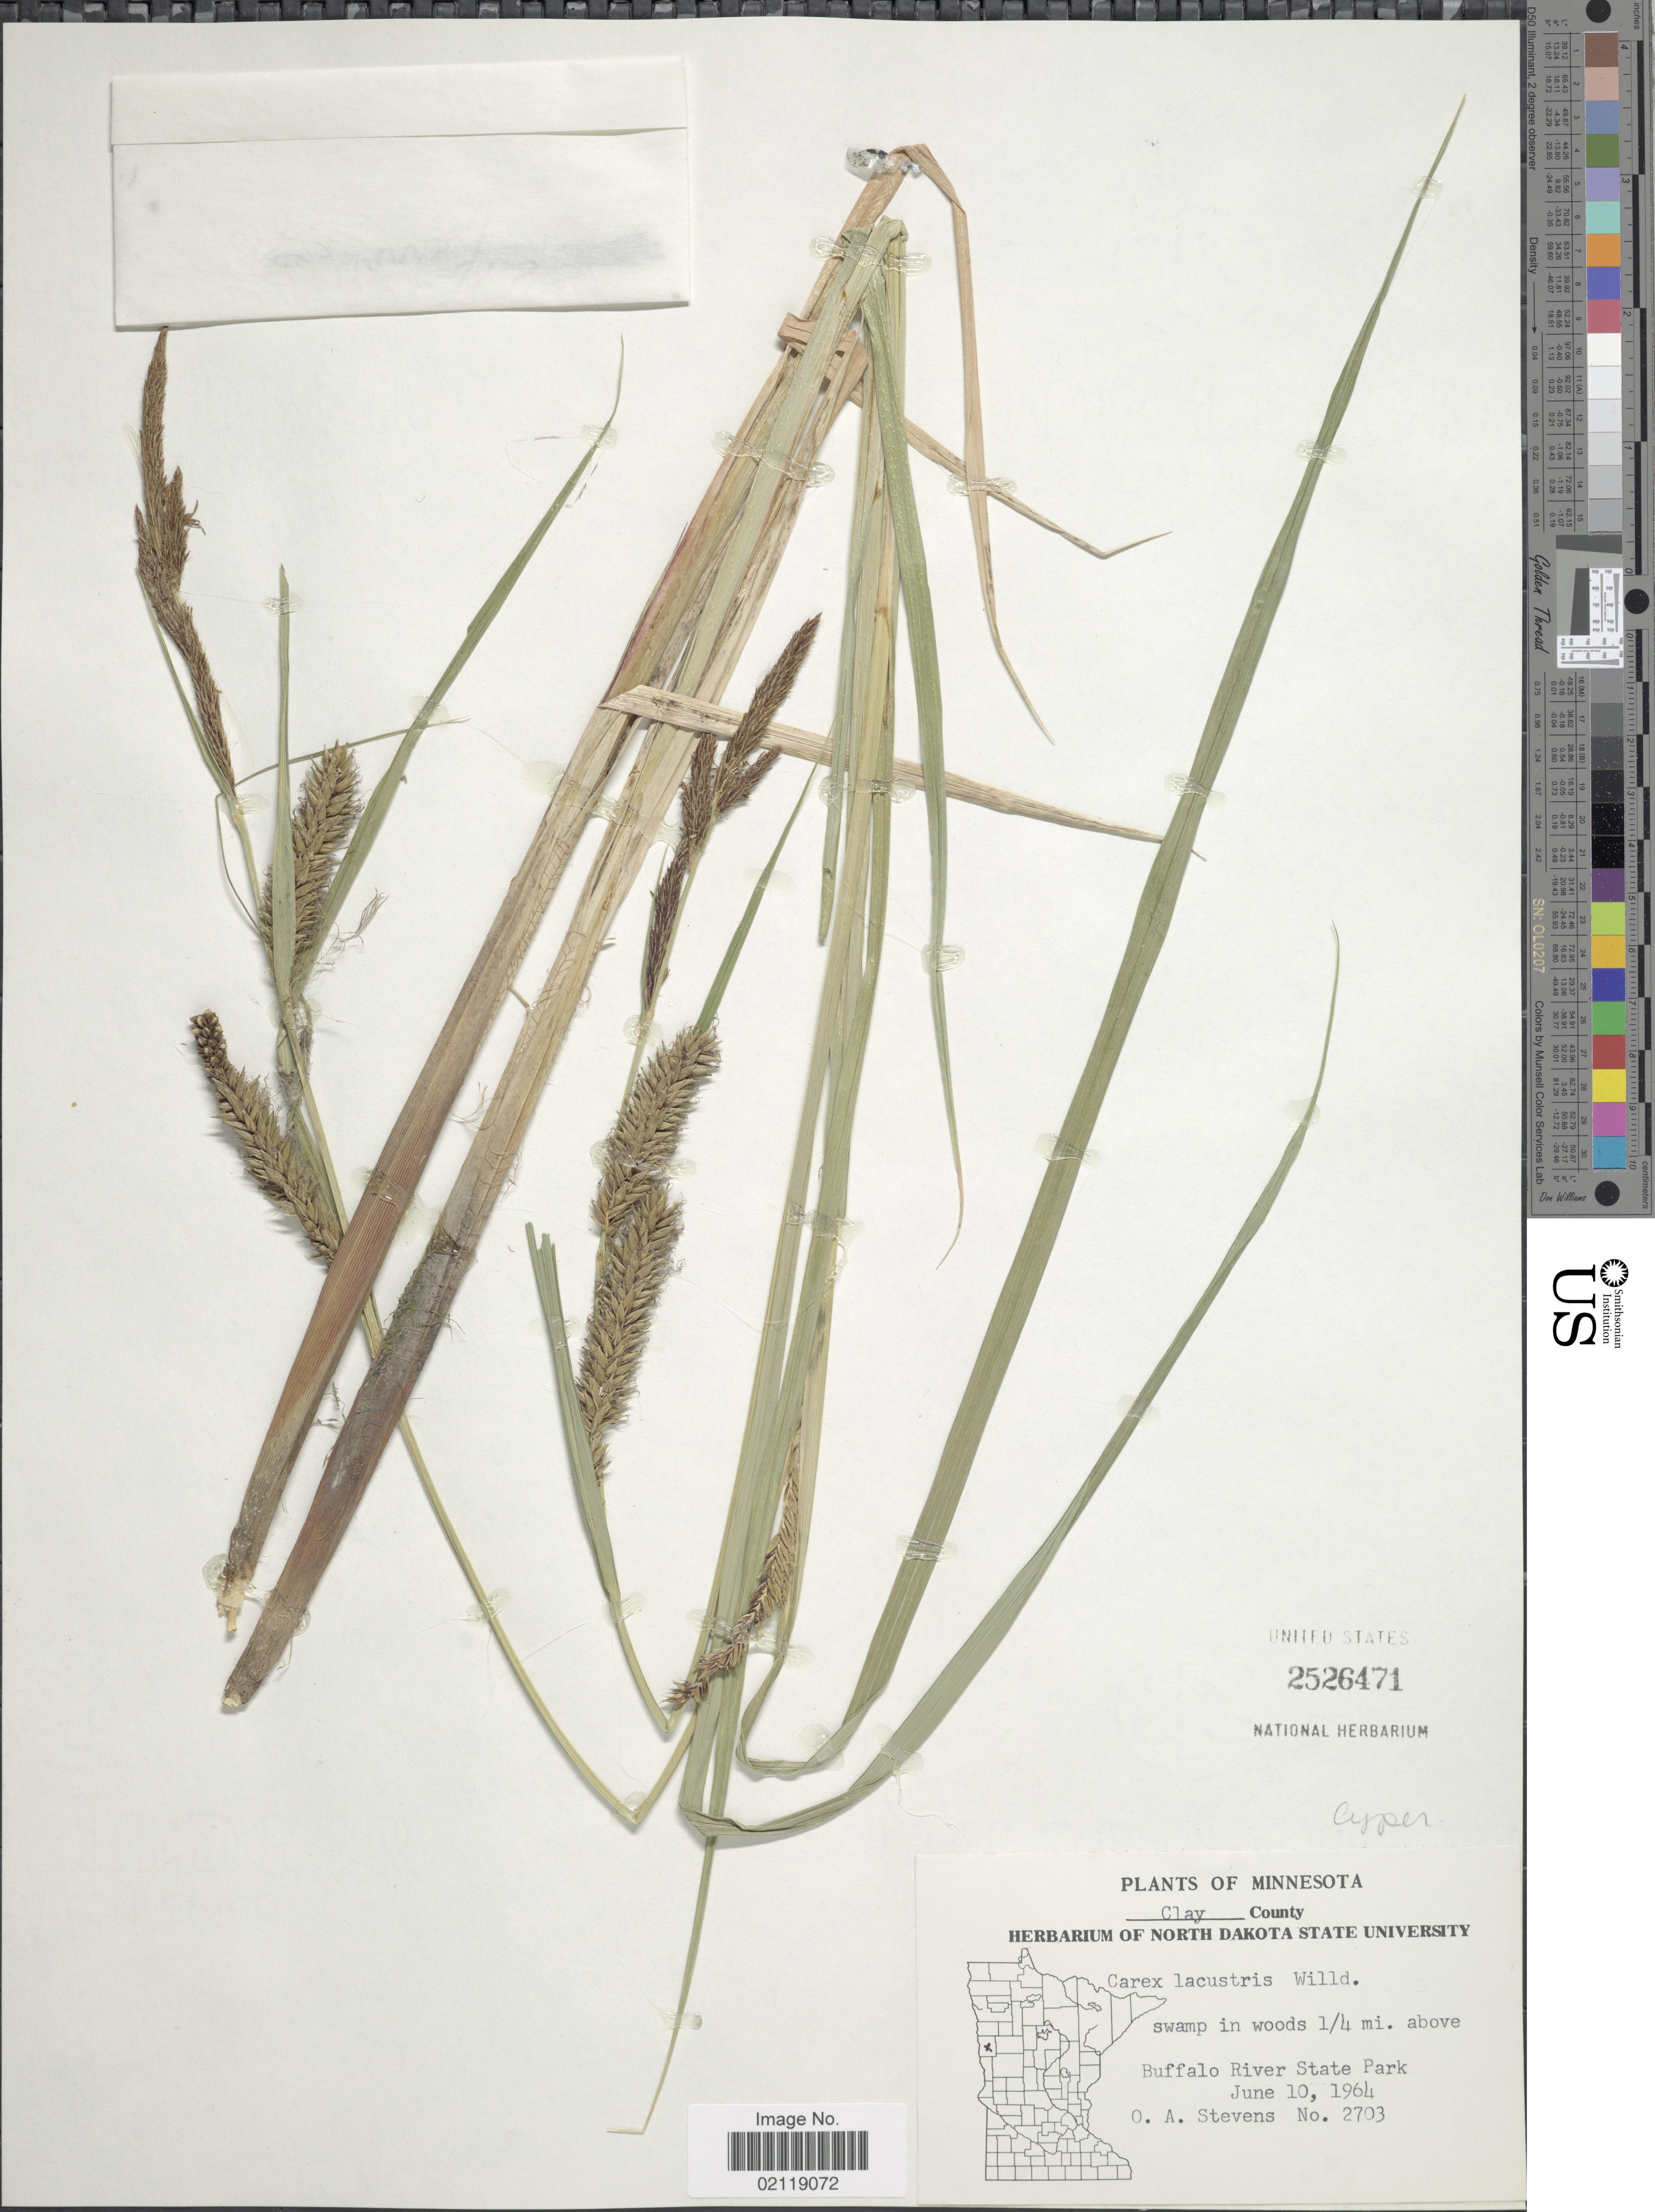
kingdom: Plantae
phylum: Tracheophyta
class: Liliopsida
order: Poales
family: Cyperaceae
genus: Carex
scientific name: Carex lacustris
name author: Willd.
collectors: O. A. Stevens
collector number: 2703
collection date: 1964-06-10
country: United States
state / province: Minnesota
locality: Clay County. Swamp in woods 1/4 mi. above Buffalo River State Park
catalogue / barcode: US 2526471